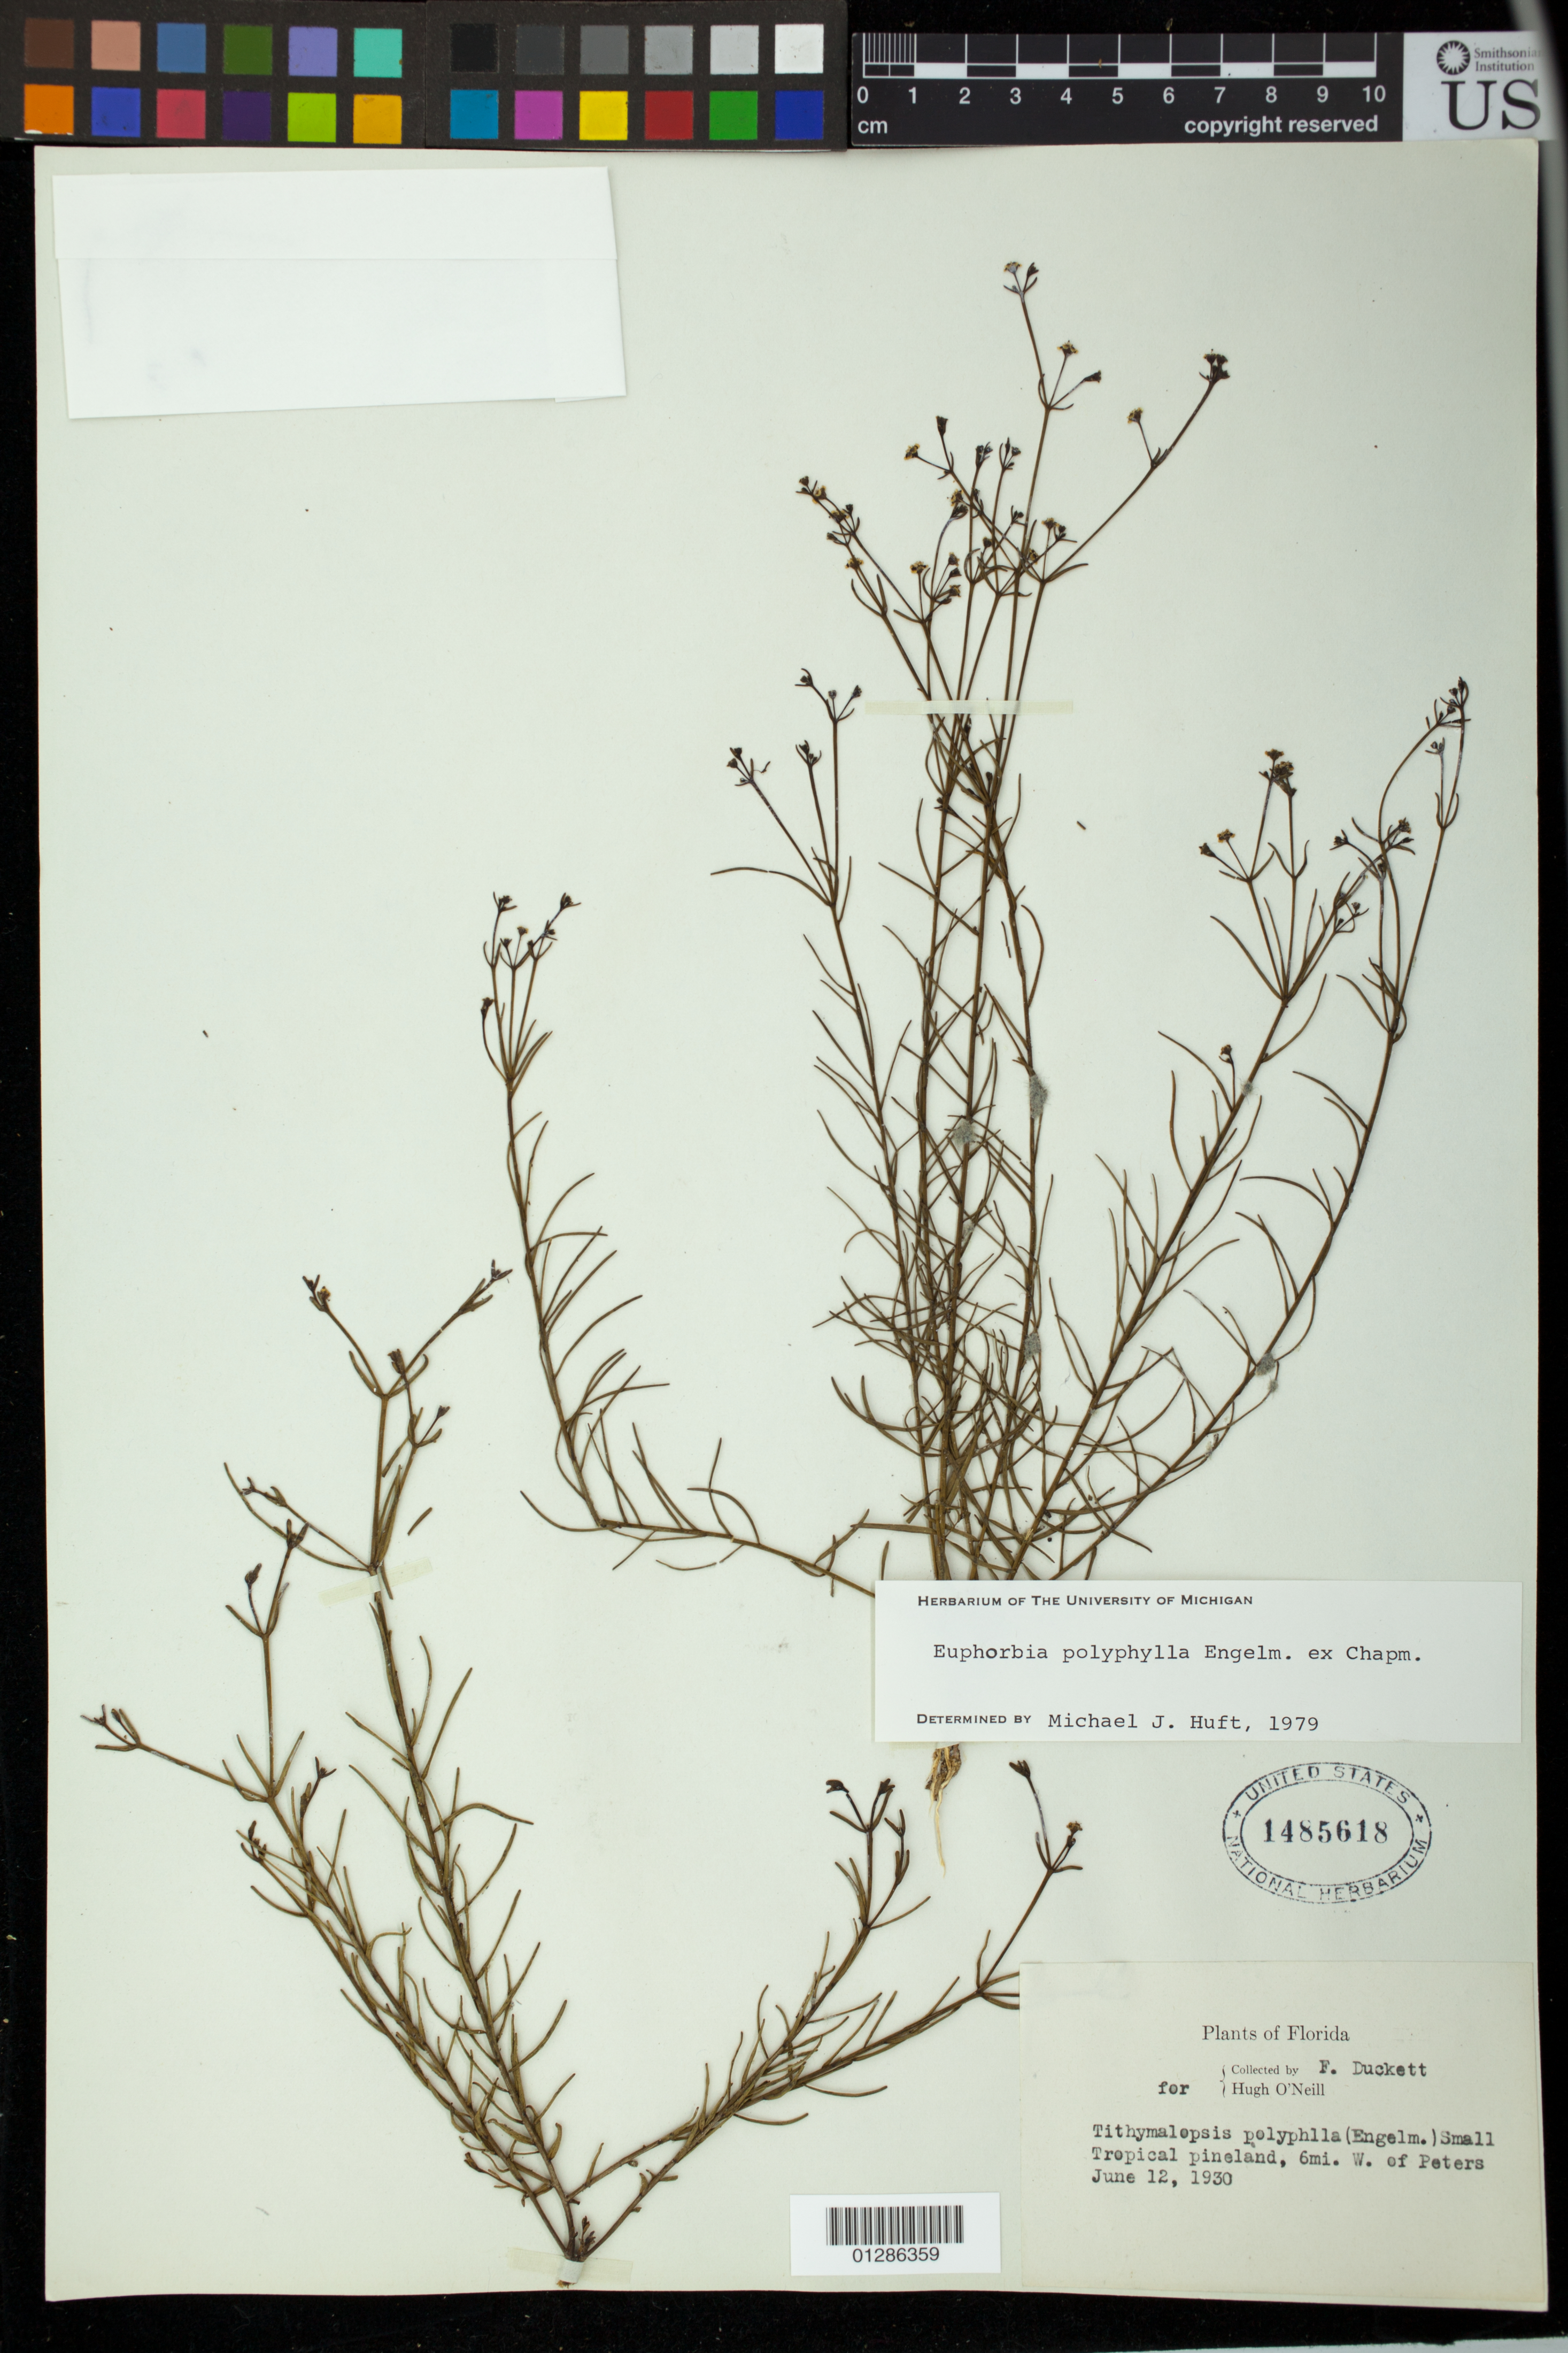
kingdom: Plantae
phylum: Tracheophyta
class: Magnoliopsida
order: Malpighiales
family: Euphorbiaceae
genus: Euphorbia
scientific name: Euphorbia polyphylla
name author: Engelm. ex Holz.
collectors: F. Duckett & H. O'Neill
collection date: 1930-06-12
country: United States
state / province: Florida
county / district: Miami-Dade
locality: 6 mi. W. of Peters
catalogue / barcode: US 1485618